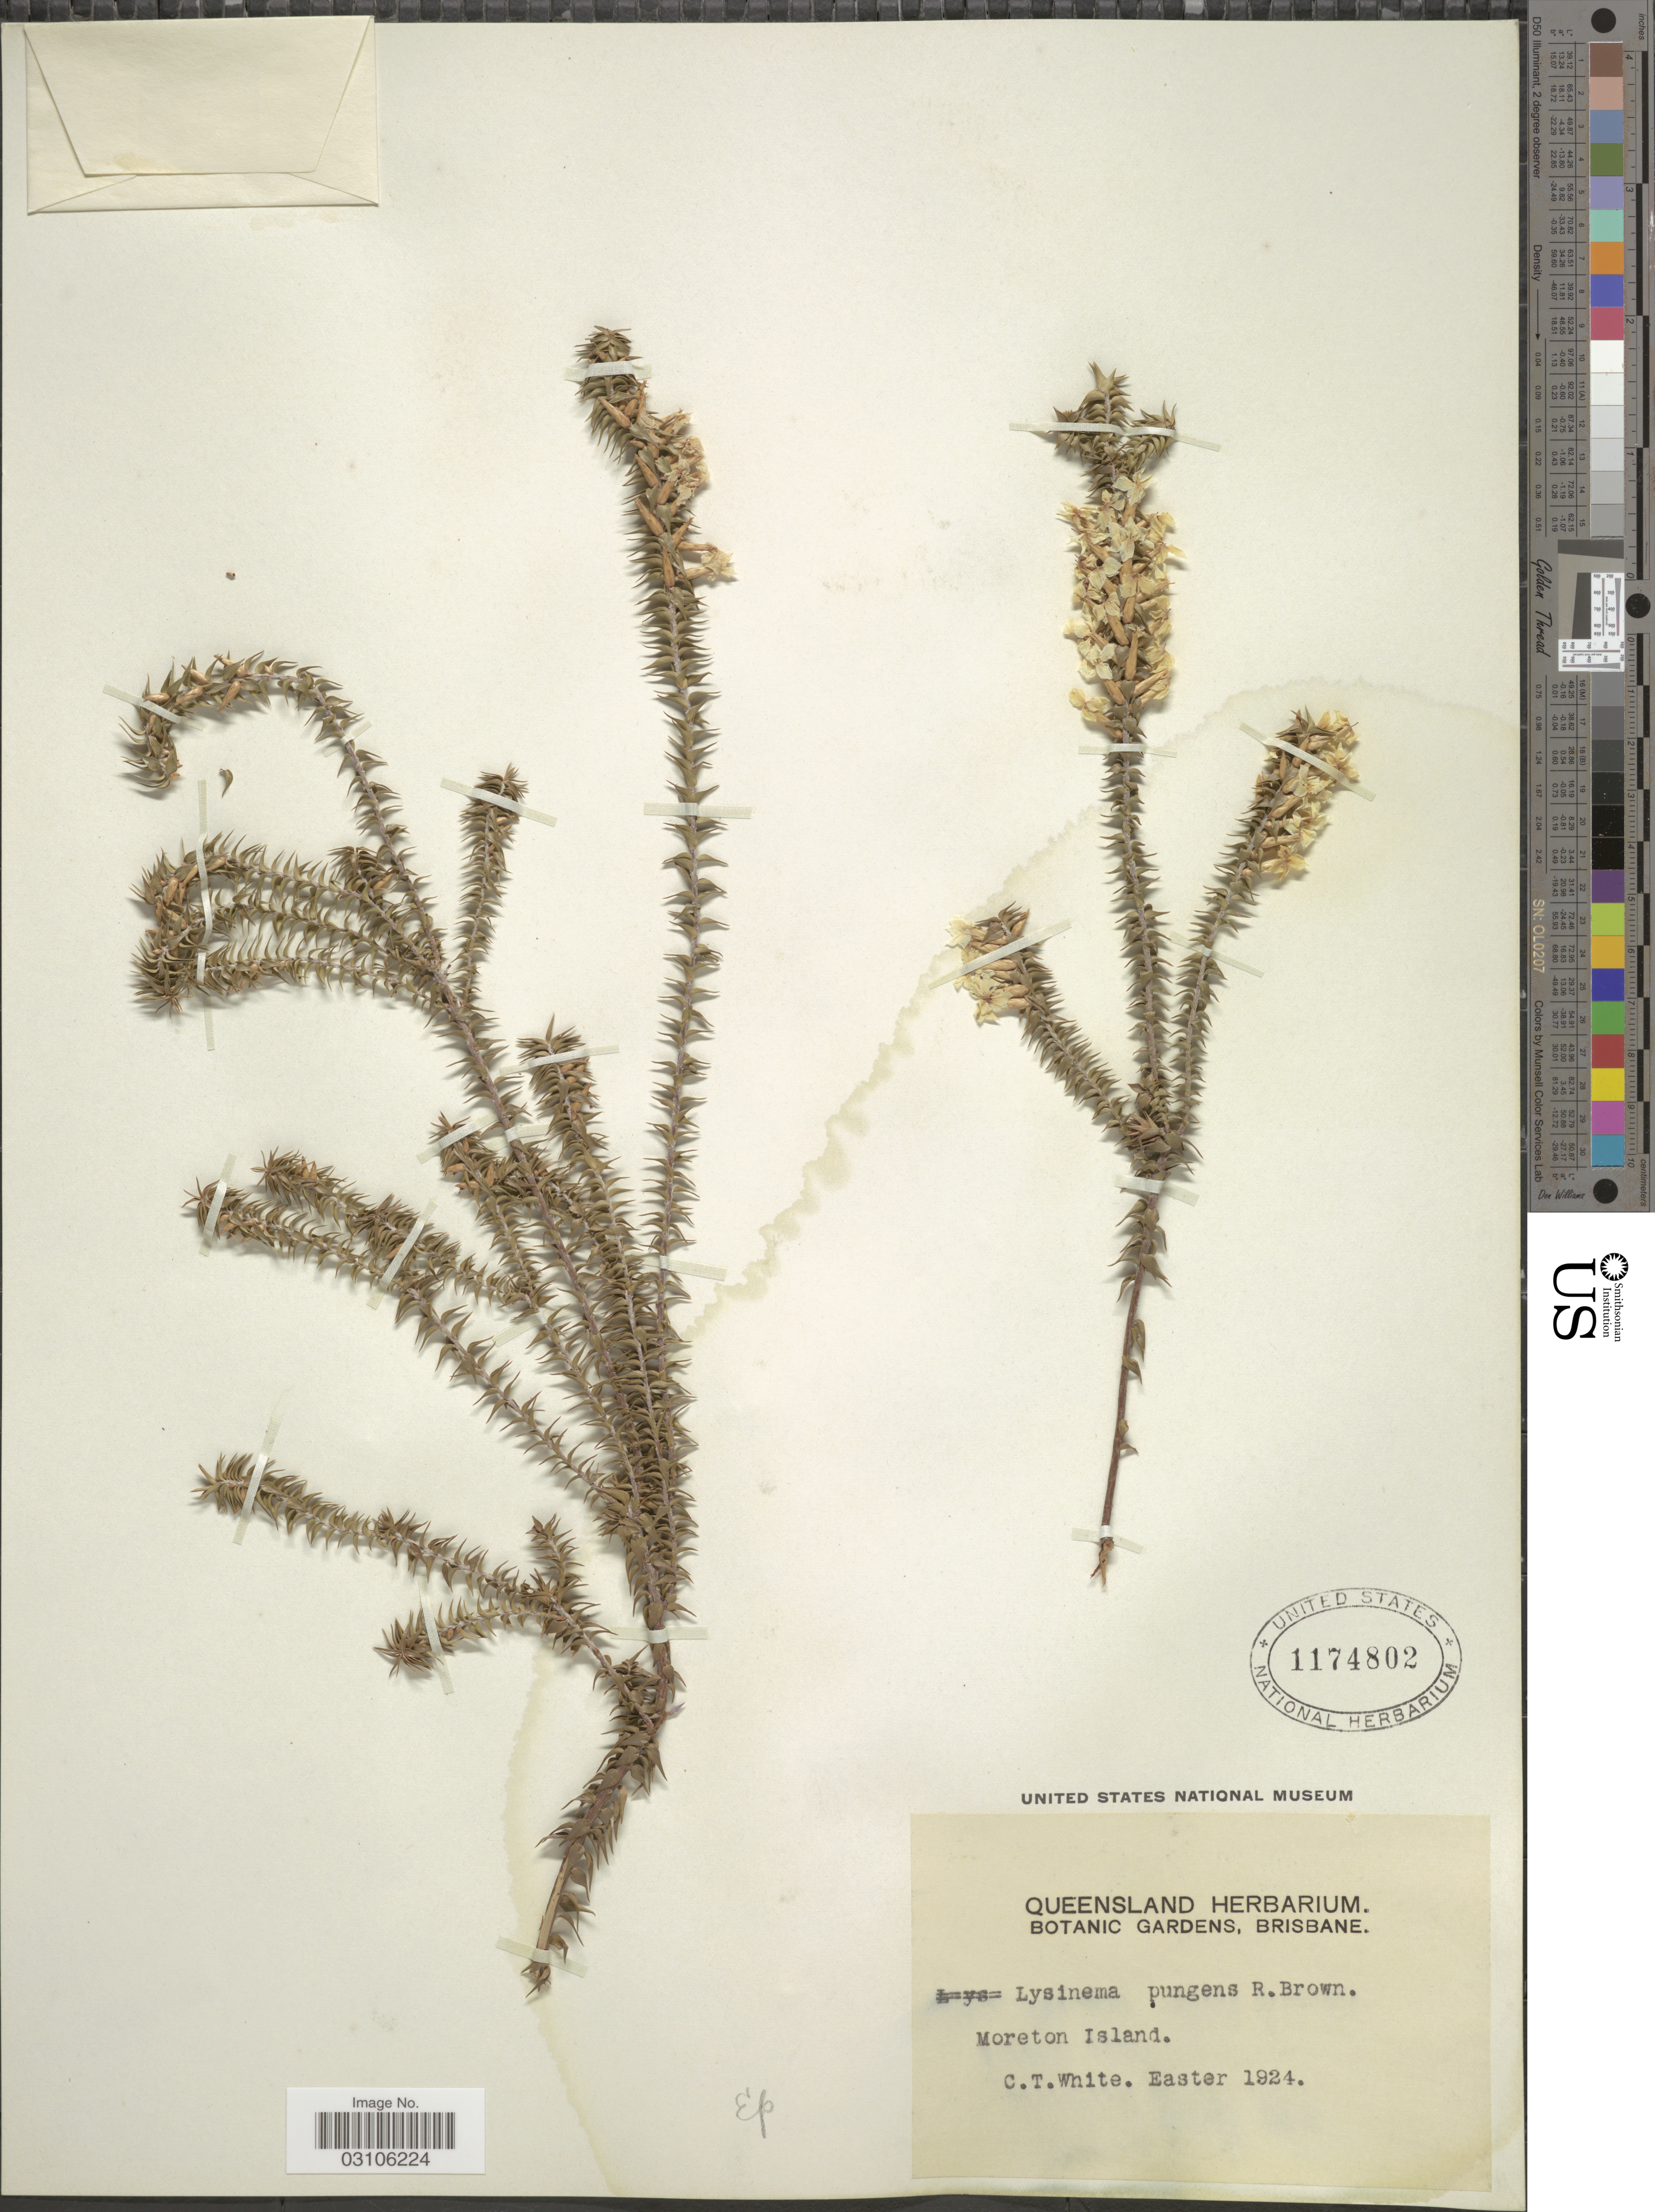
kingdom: Plantae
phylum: Tracheophyta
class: Magnoliopsida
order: Ericales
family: Ericaceae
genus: Woollsia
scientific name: Woollsia pungens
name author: (Cav.) F. Muell.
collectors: C. T. White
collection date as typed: Easter 1924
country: Australia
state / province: Queensland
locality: Moreton Island.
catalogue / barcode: US 1174802